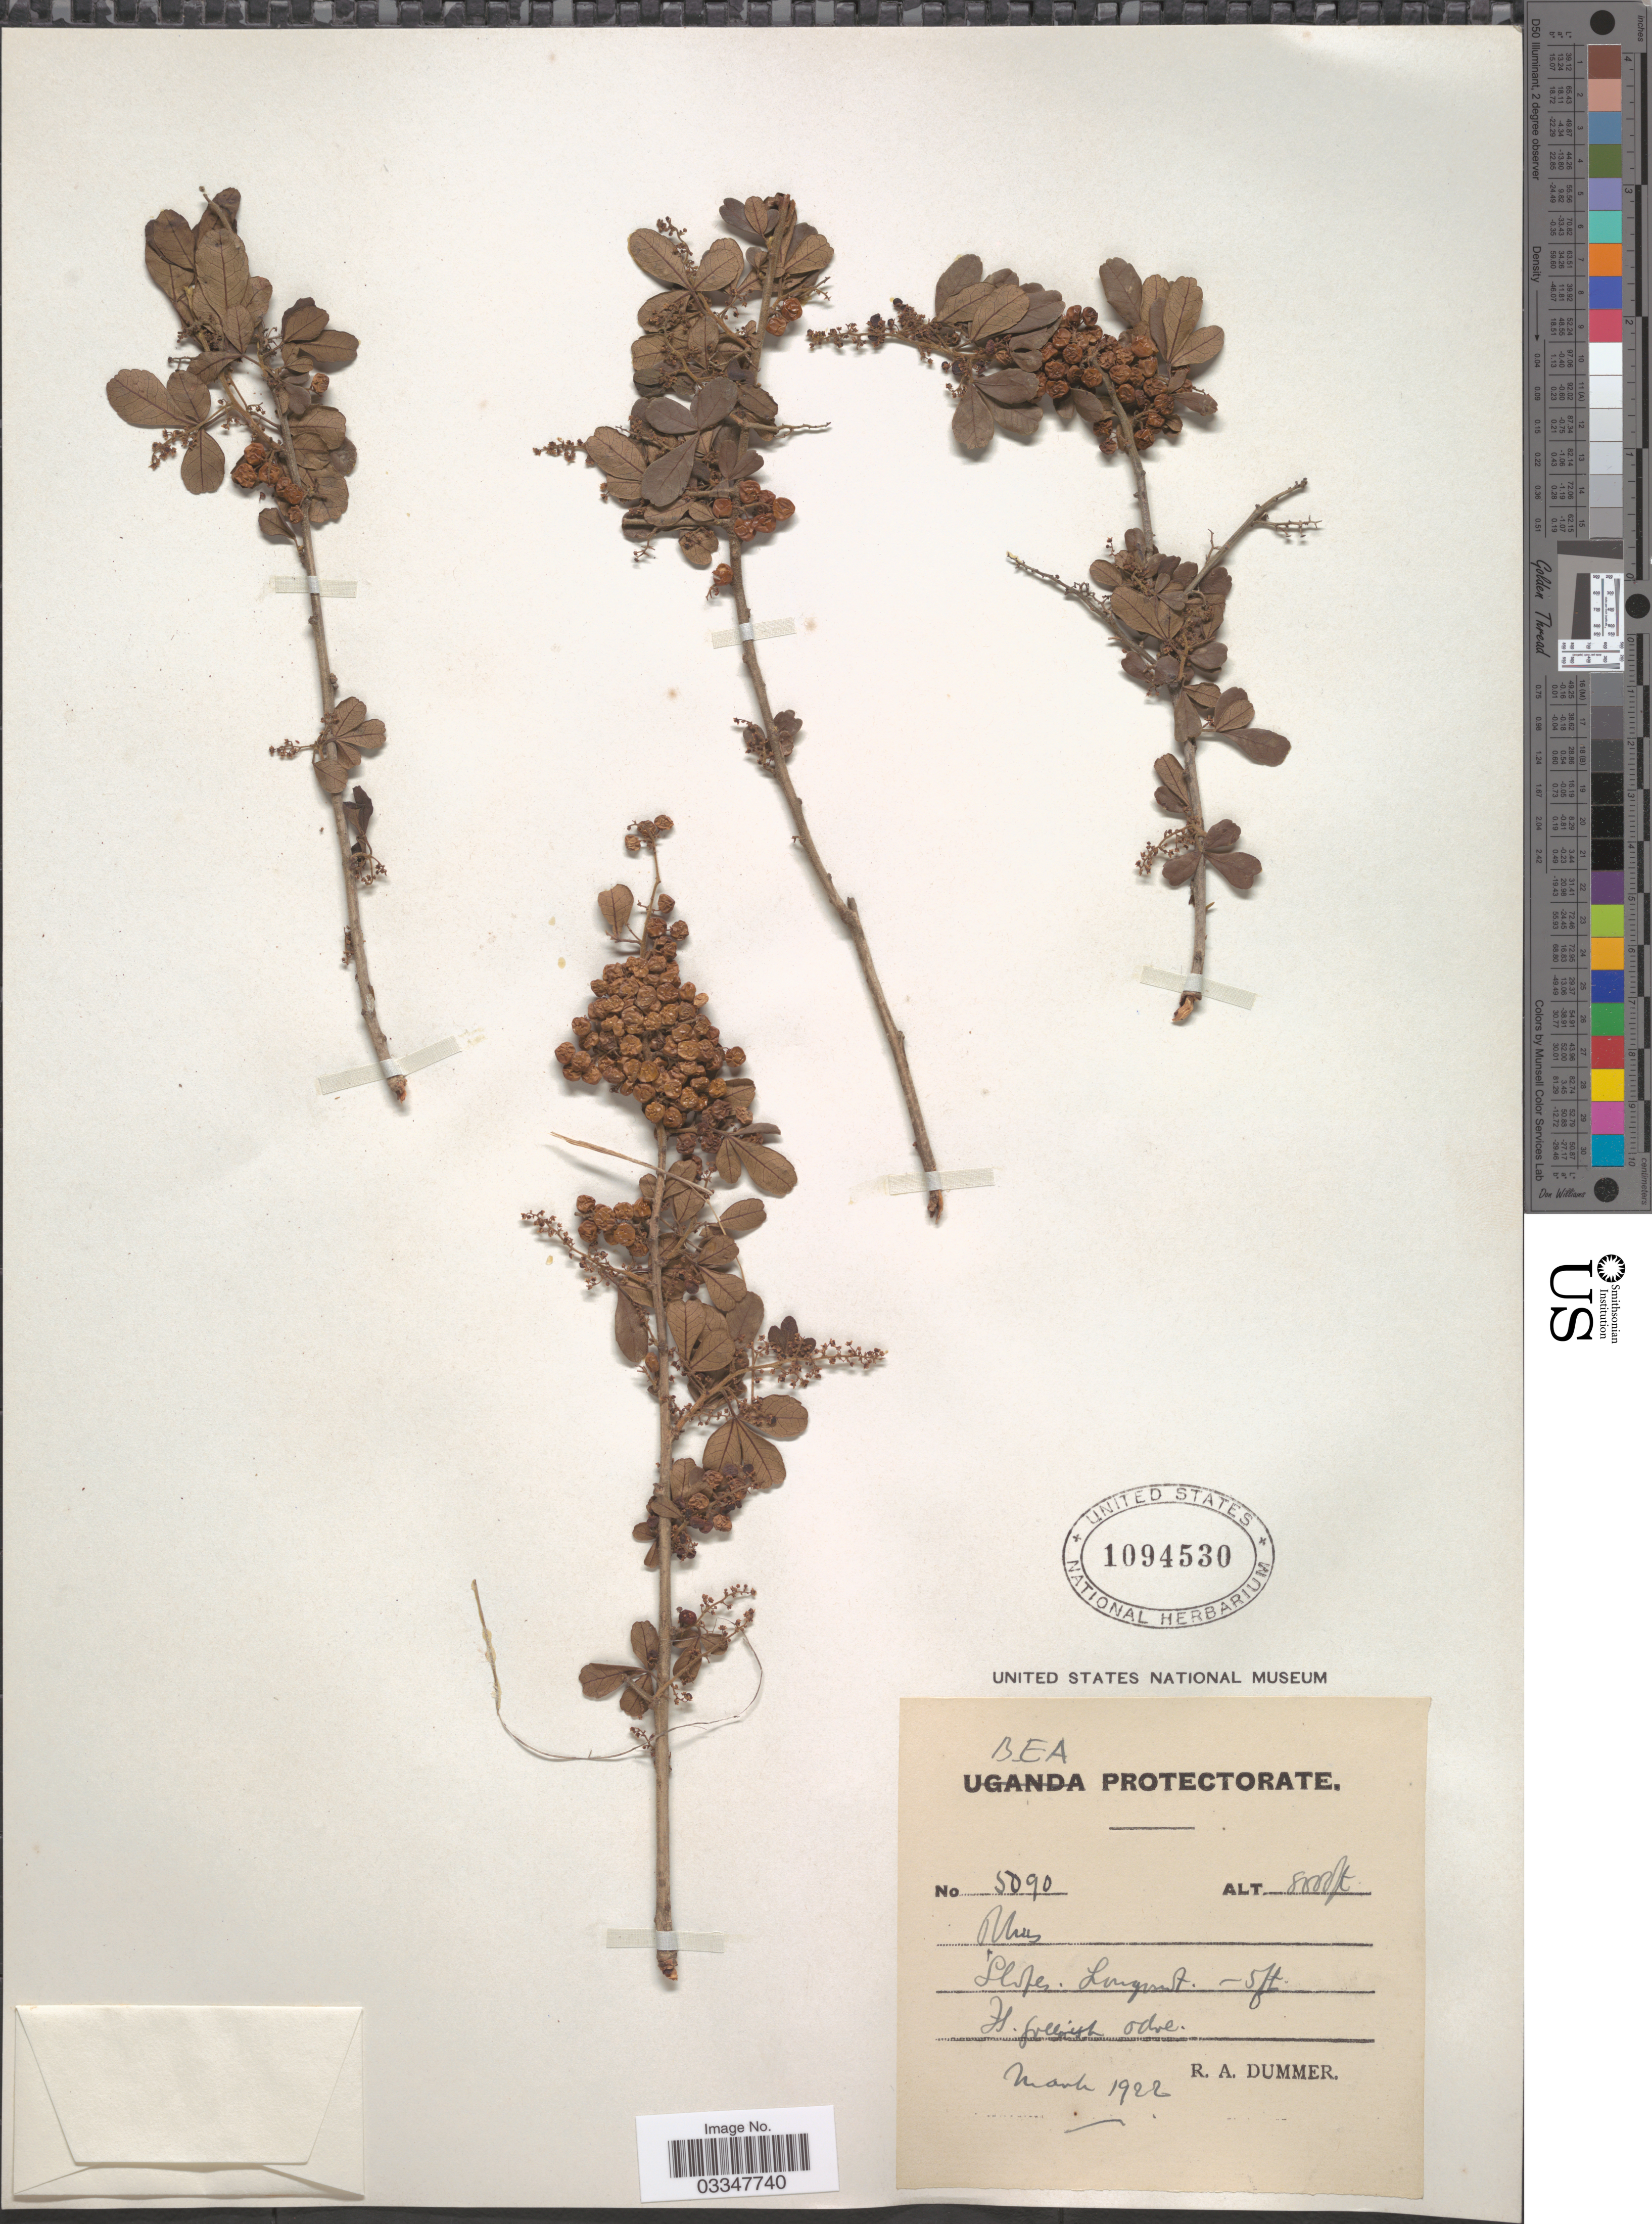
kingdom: Plantae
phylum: Tracheophyta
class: Magnoliopsida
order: Sapindales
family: Anacardiaceae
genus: Rhus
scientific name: Rhus sp.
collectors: R. Dümmer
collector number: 5090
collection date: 1922-03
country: Kenya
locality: B.E.A. Protectorate. Slopes. Longonot.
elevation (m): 2438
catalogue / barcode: US 1094530